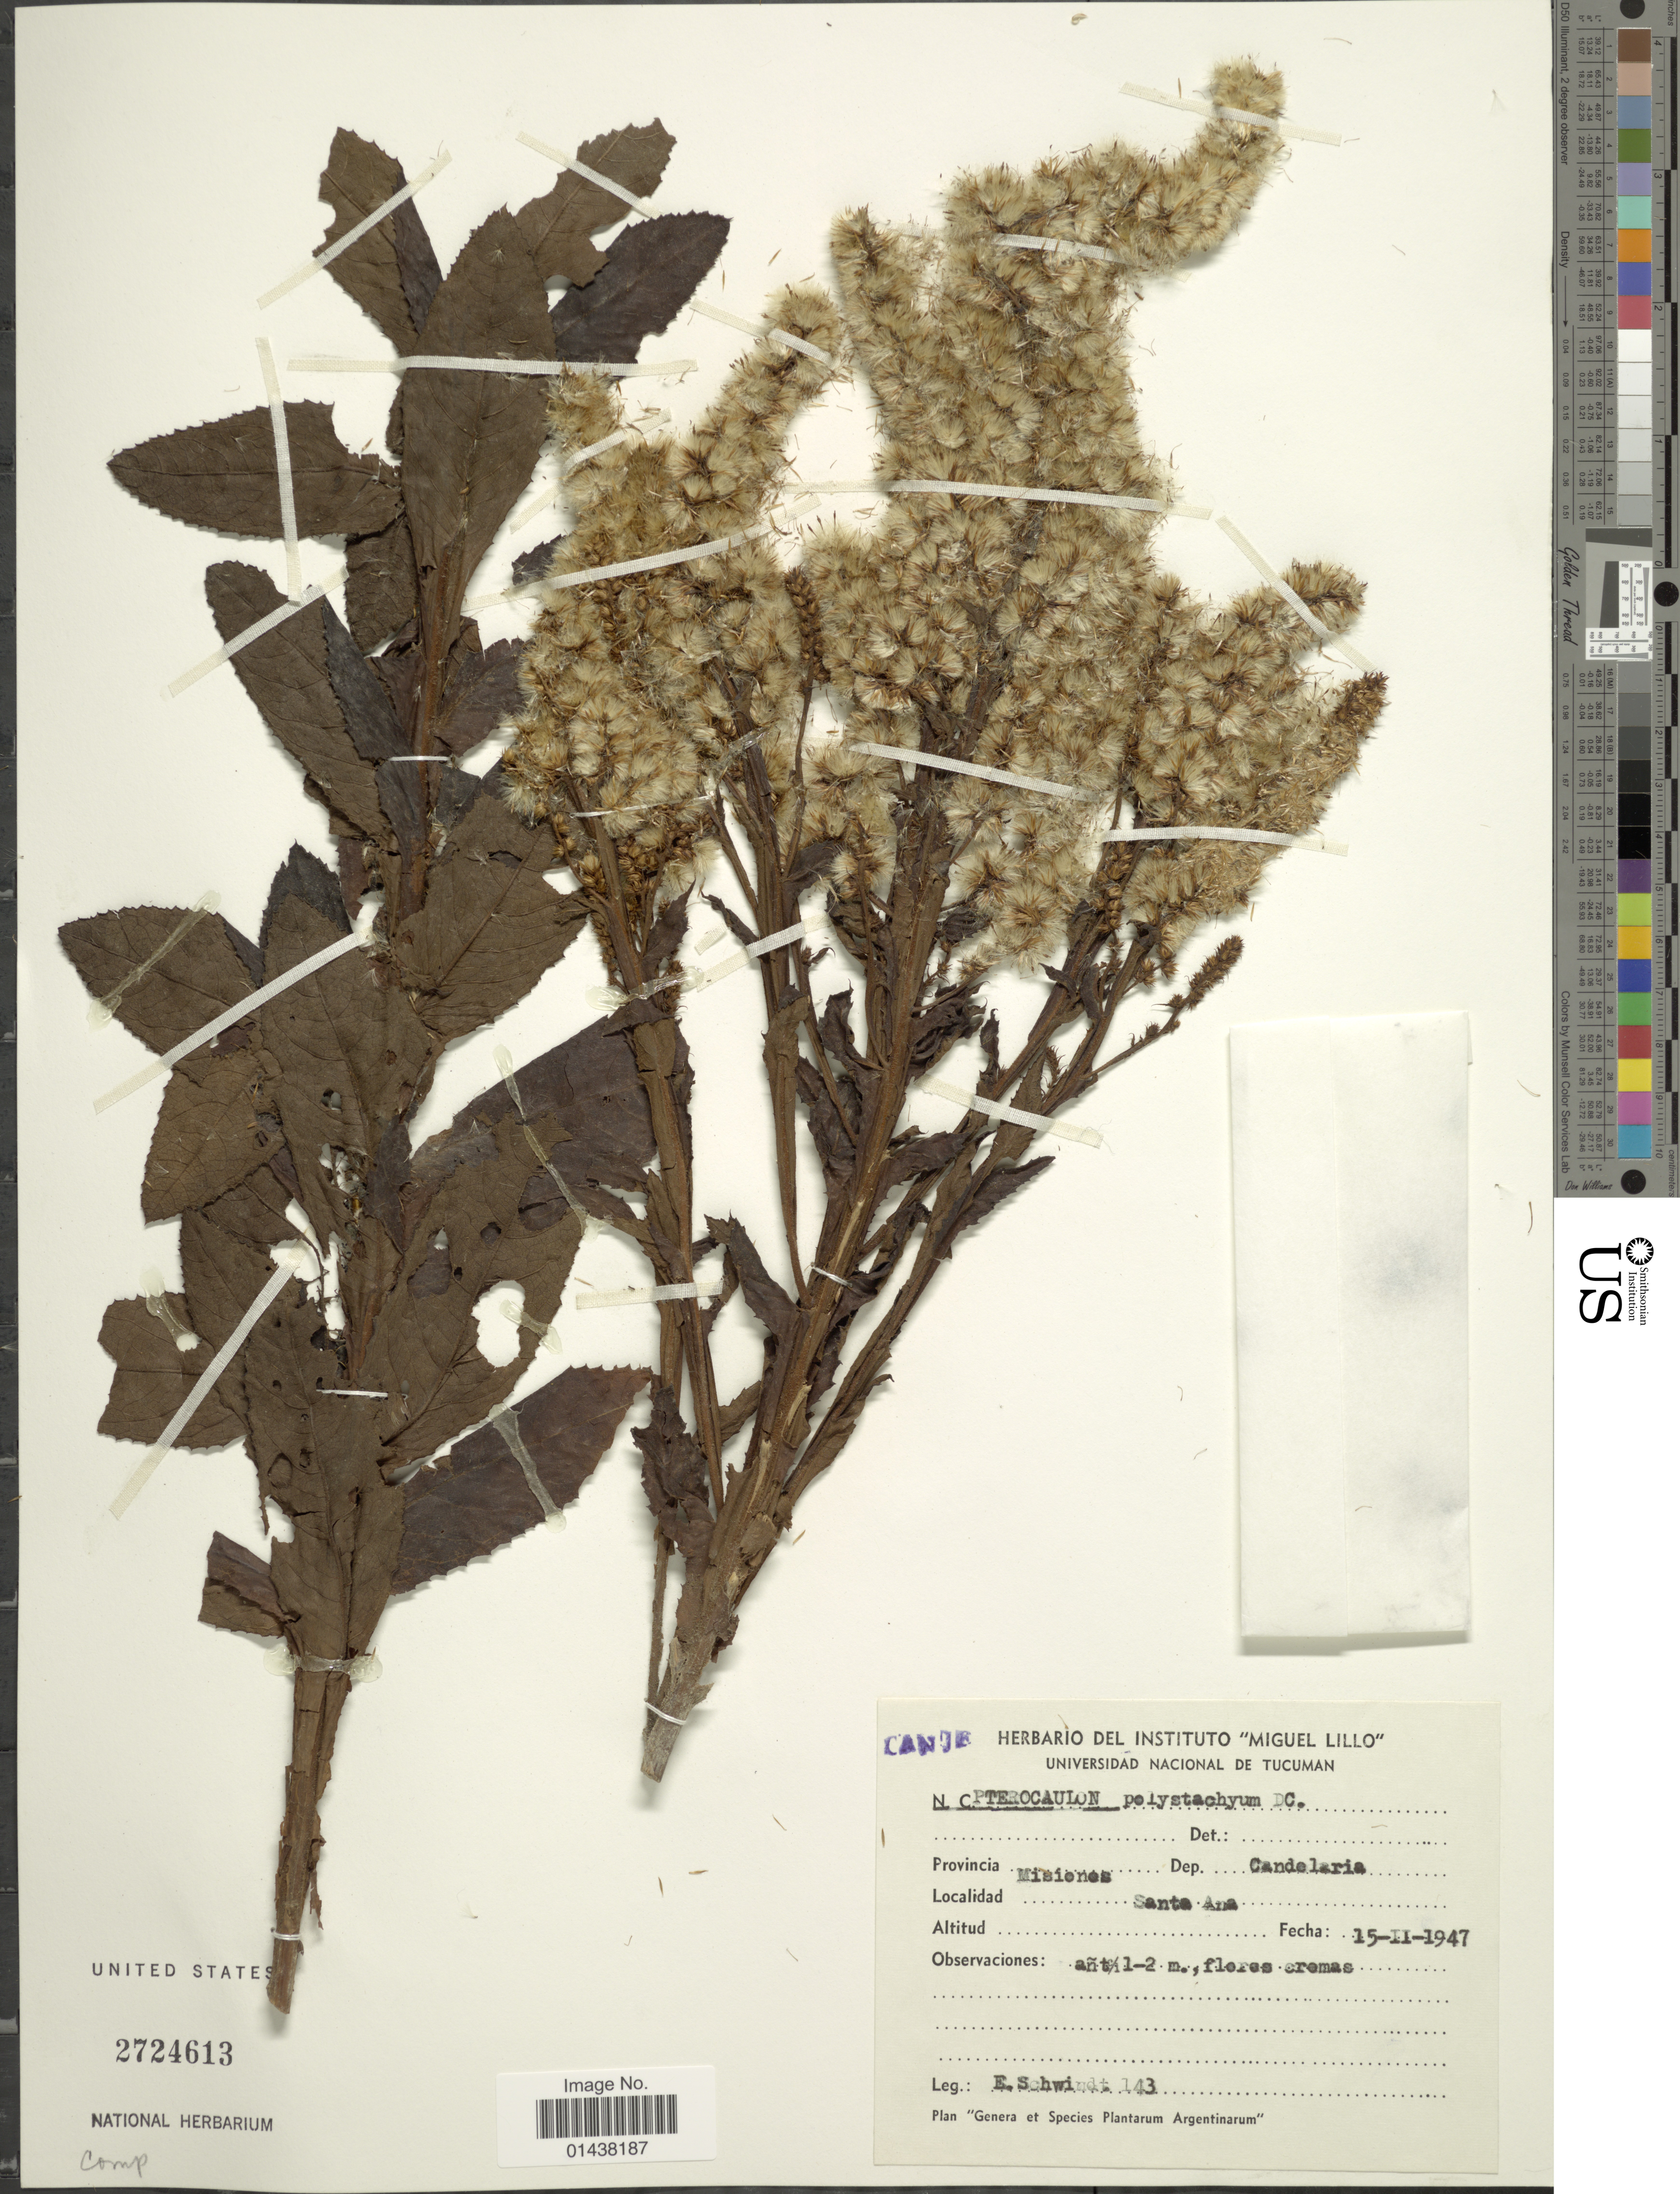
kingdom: Plantae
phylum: Tracheophyta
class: Magnoliopsida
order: Asterales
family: Asteraceae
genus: Pterocaulon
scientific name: Pterocaulon polystachyum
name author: DC.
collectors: E. Schwindt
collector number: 143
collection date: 1947-02-15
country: Argentina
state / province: Misiones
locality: Dep. Candelaria, Santa Ana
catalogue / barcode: US 2724613